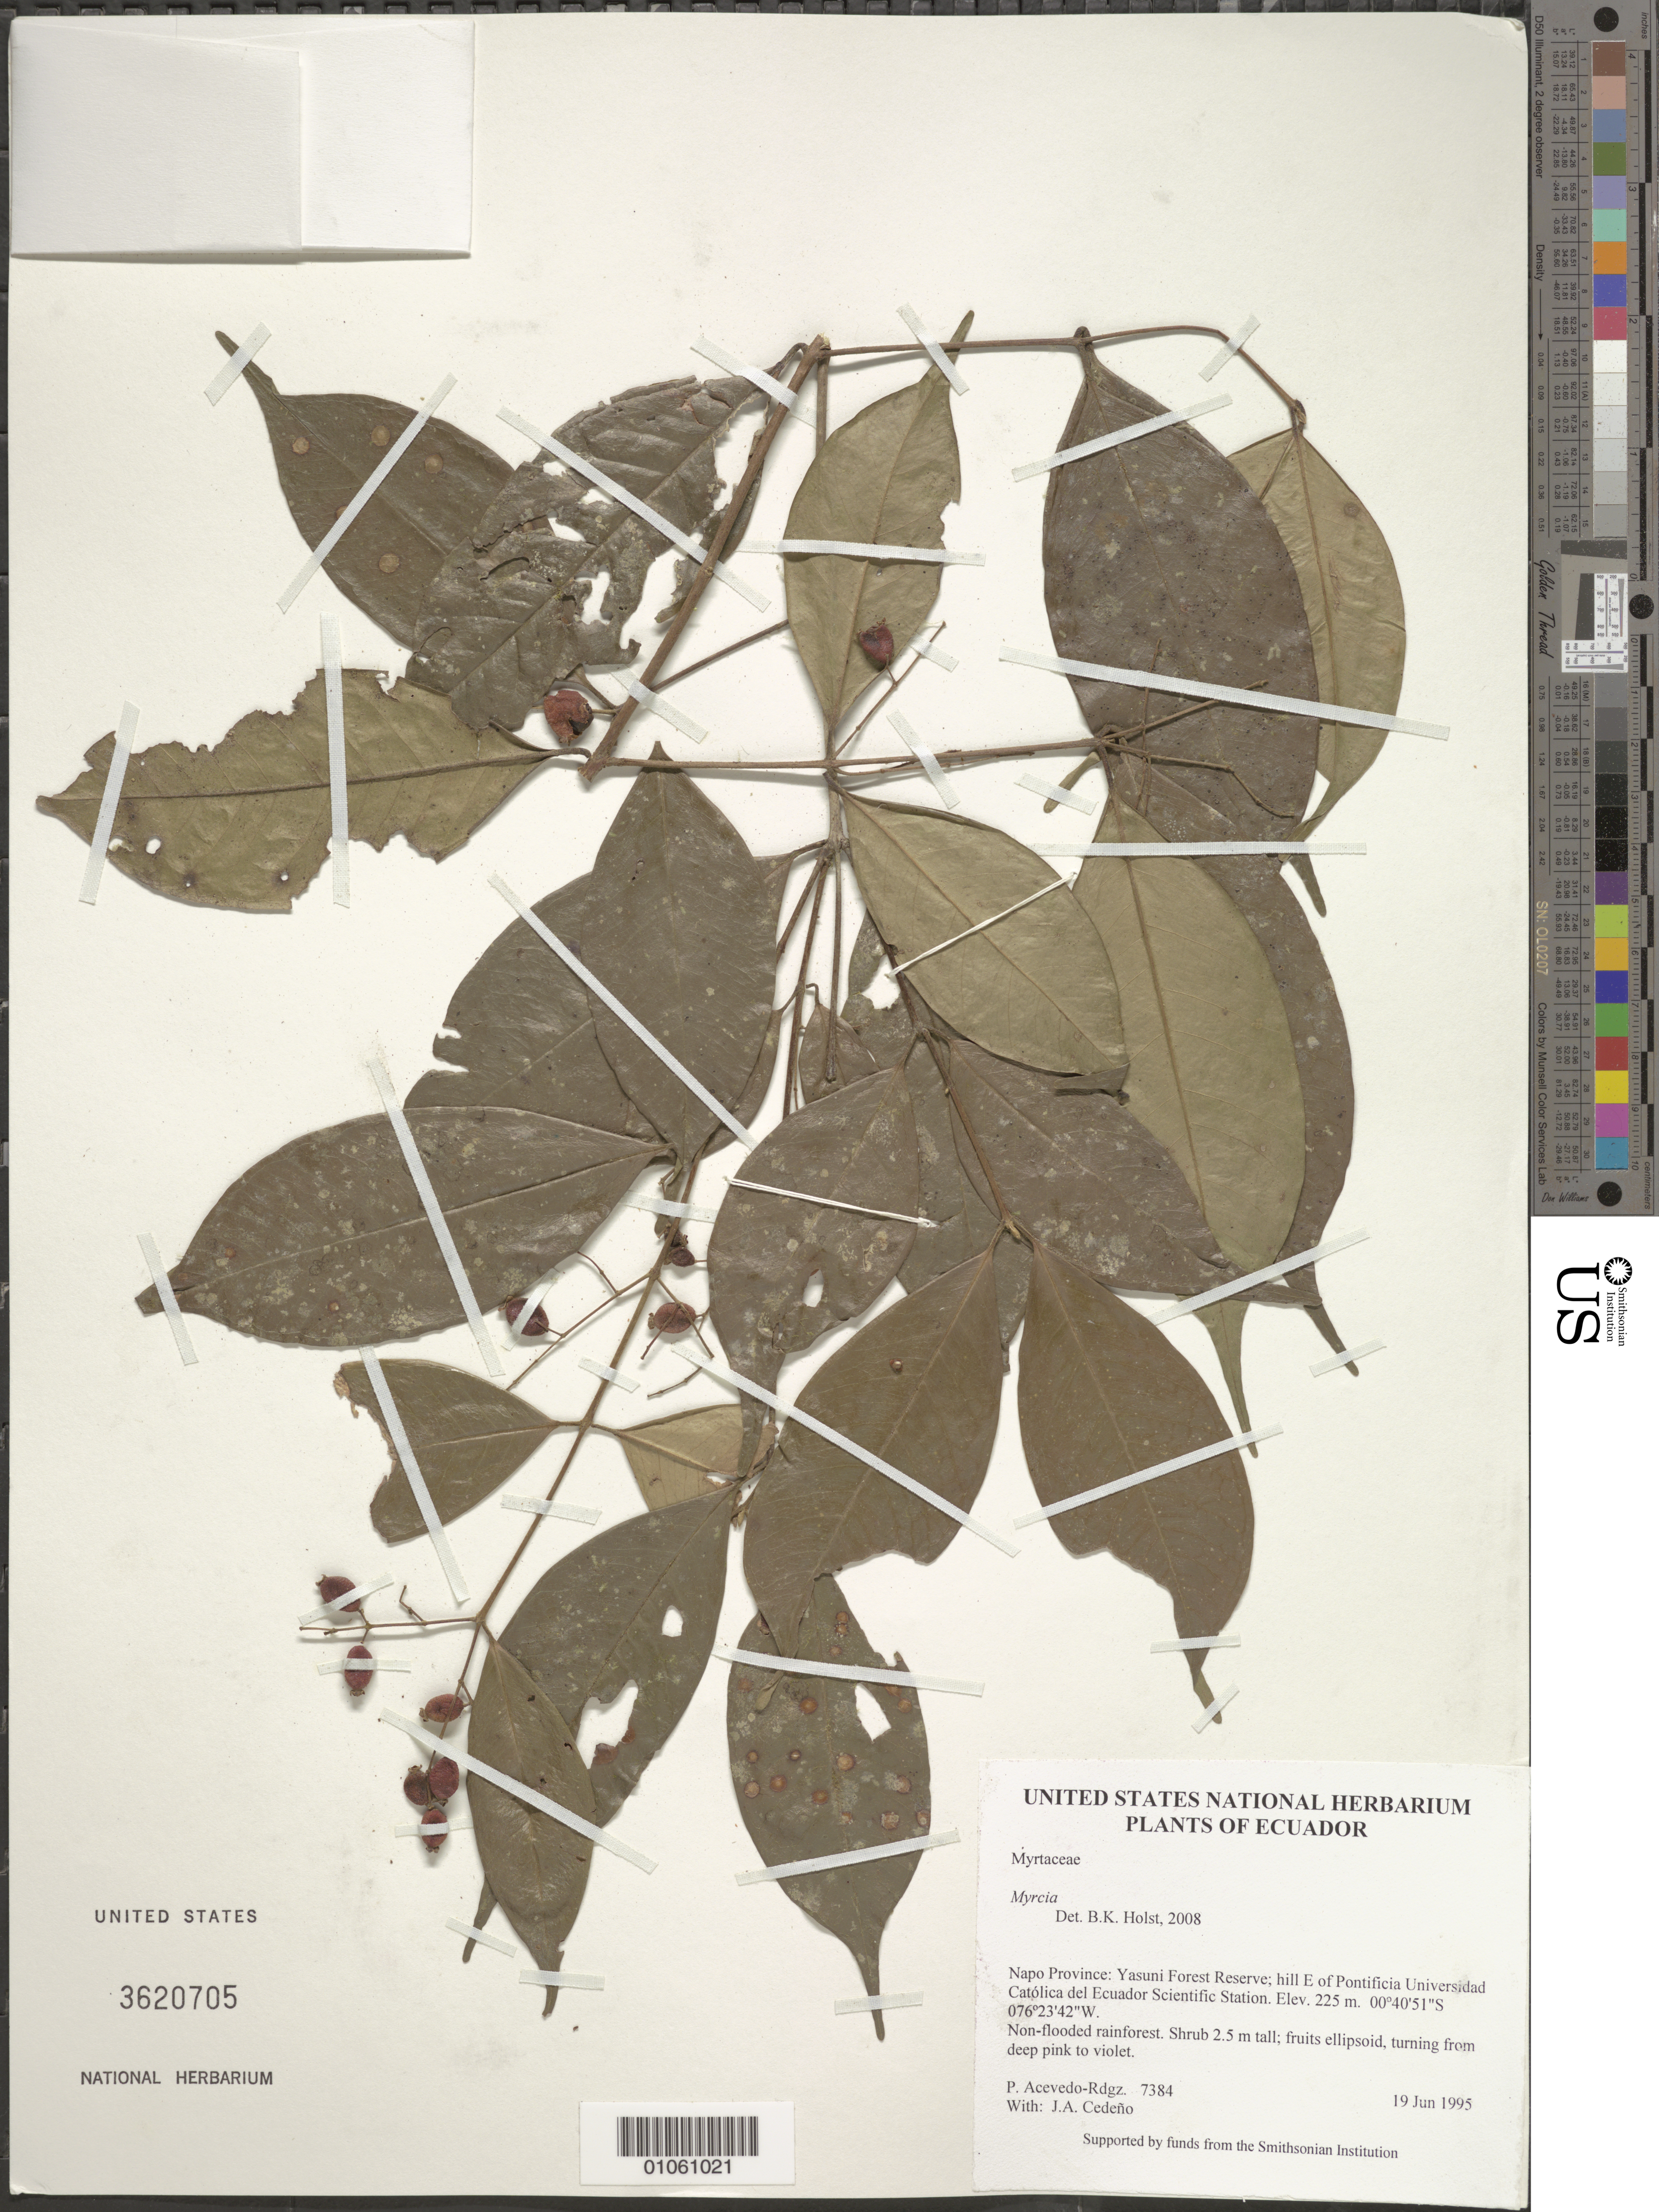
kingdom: Plantae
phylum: Tracheophyta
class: Magnoliopsida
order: Myrtales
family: Myrtaceae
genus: Myrcia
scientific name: Myrcia sp.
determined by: Holst, Bruce K.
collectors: P. Acevedo-Rodr. & J. A. Cedeño M.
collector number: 7384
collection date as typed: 19 Jun 1995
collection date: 1995-06-19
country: Ecuador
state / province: Napo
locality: Napo Province: Yasuni Forest Reserve; hill E of Pontificia Universidad Católica del Ecuador Scientific Station.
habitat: Non-flooded rainforest.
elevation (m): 225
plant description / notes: US, SEL, NY, K, MO, P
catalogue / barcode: US 3620705